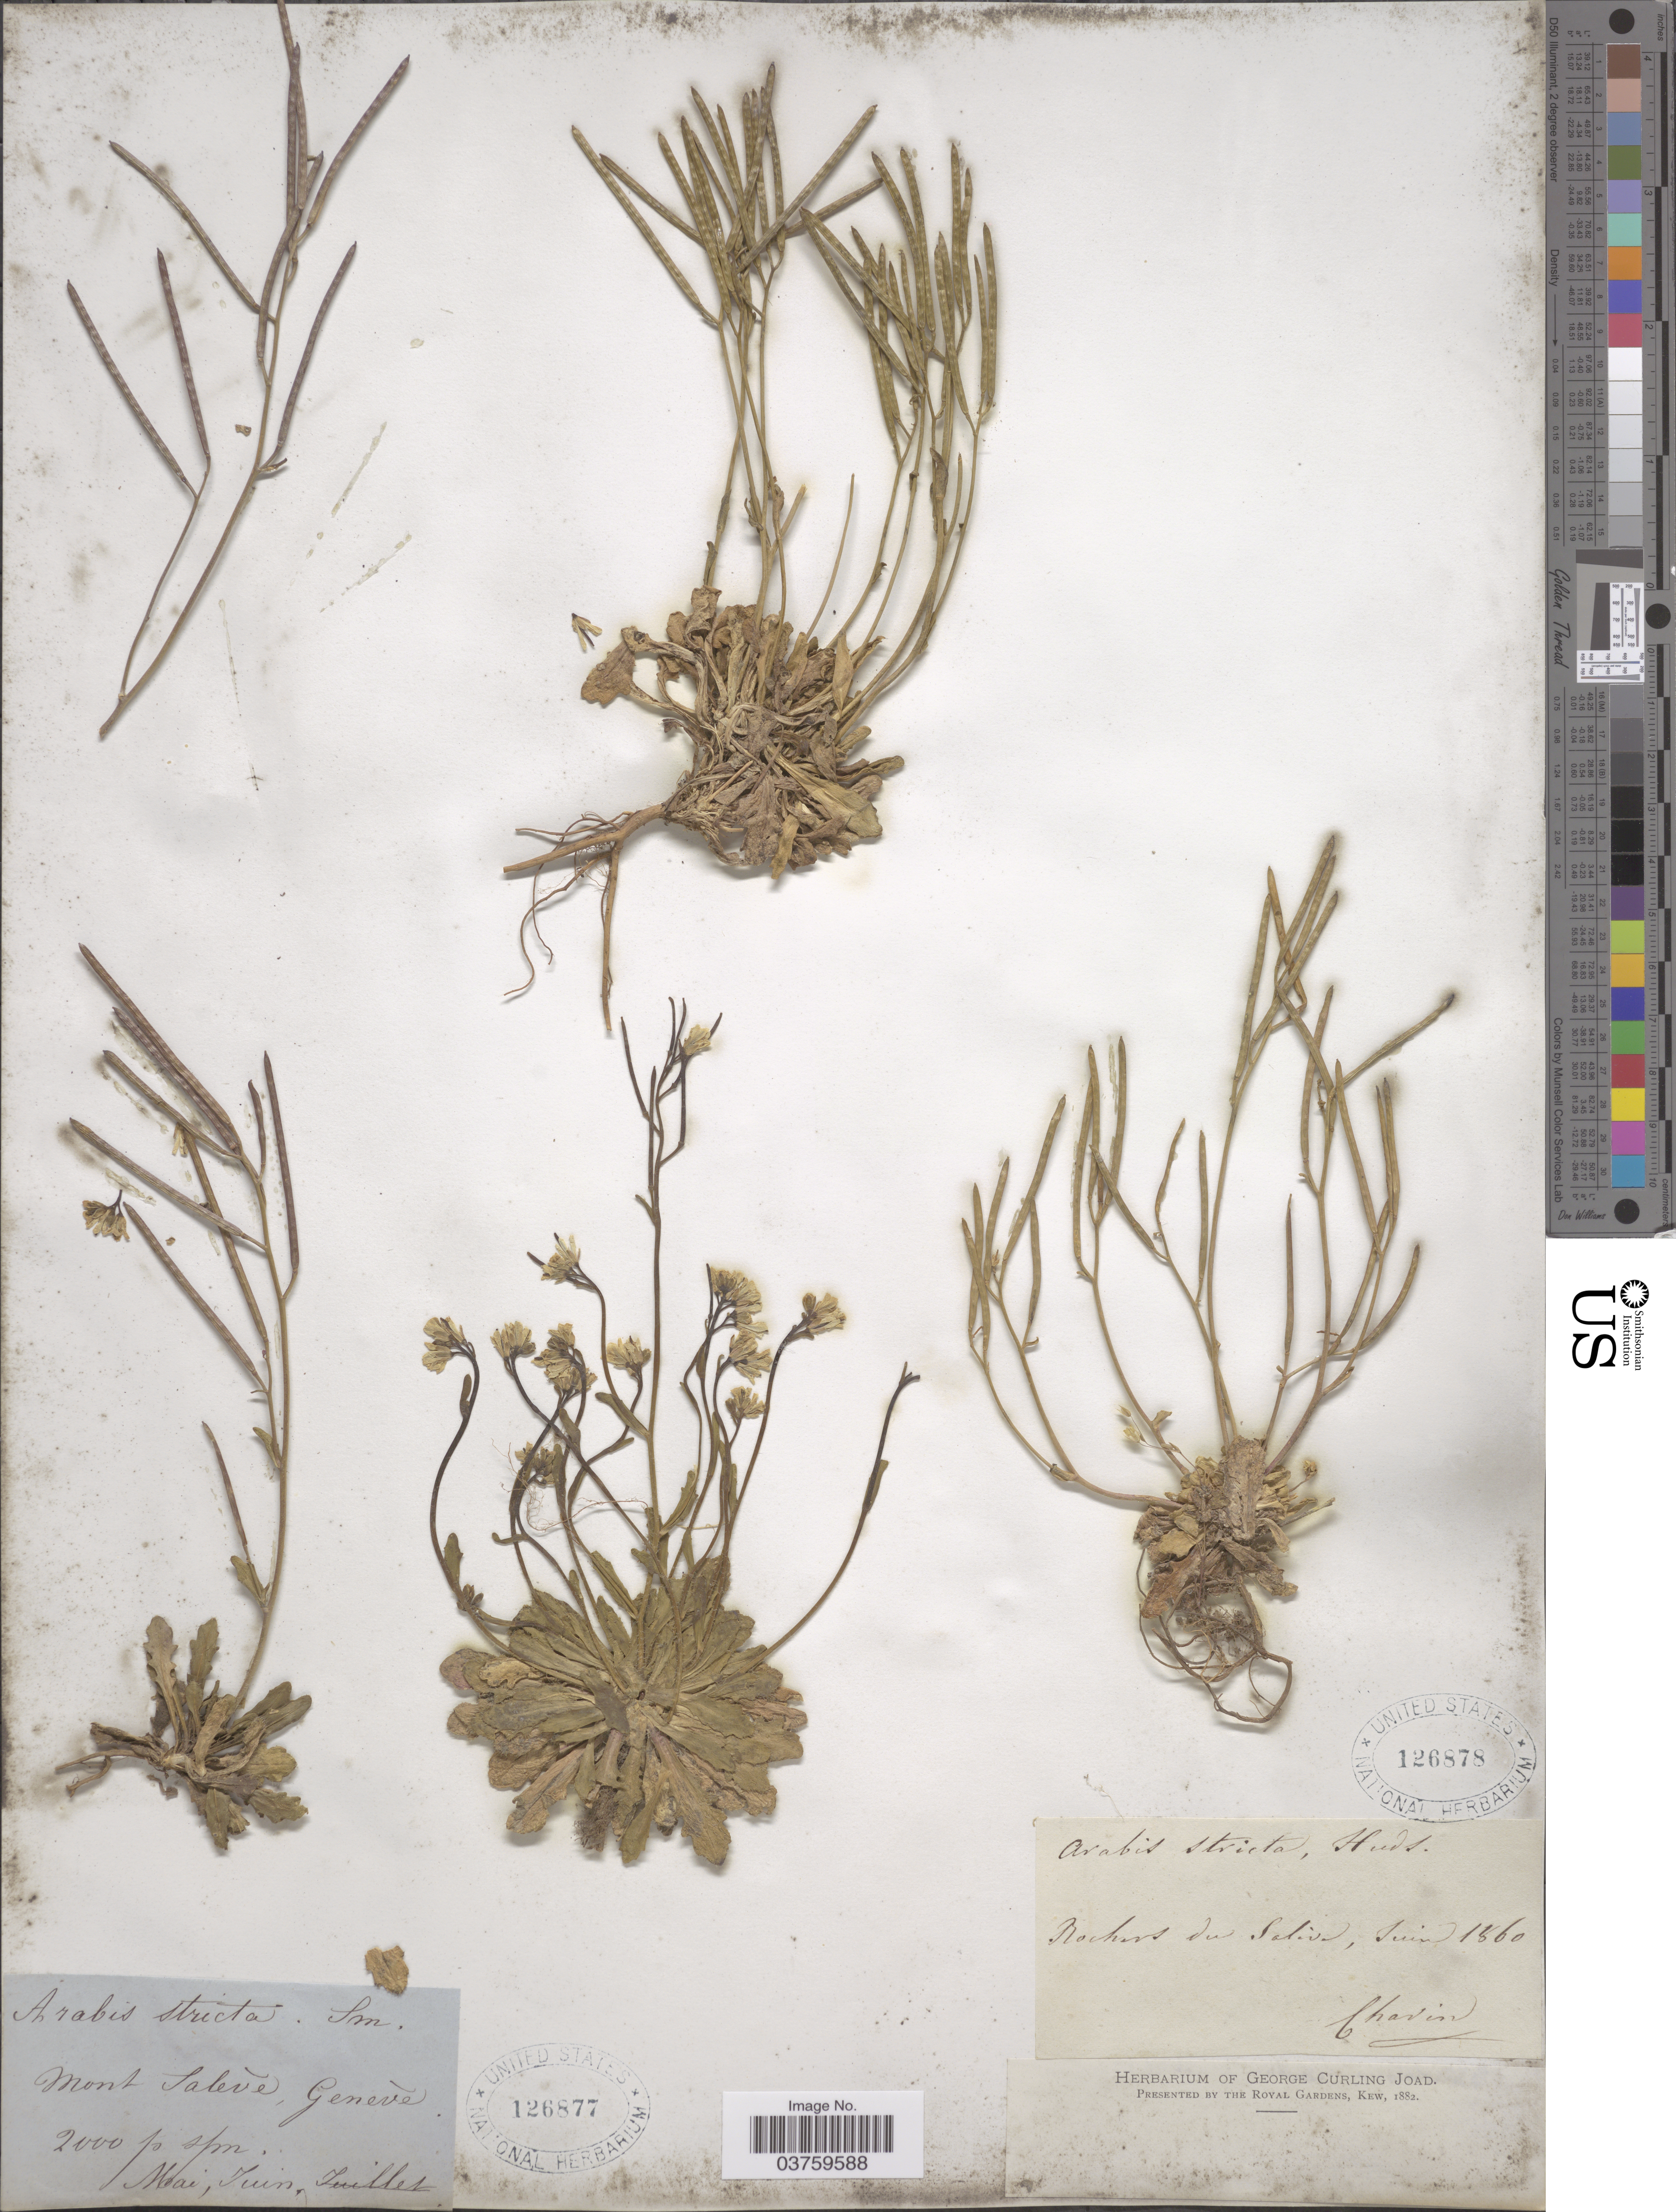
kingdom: Plantae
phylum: Tracheophyta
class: Magnoliopsida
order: Brassicales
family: Brassicaceae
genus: Arabis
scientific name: Arabis stricta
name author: Huds.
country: France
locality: Mont Salevè, Genevè.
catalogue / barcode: US 126877